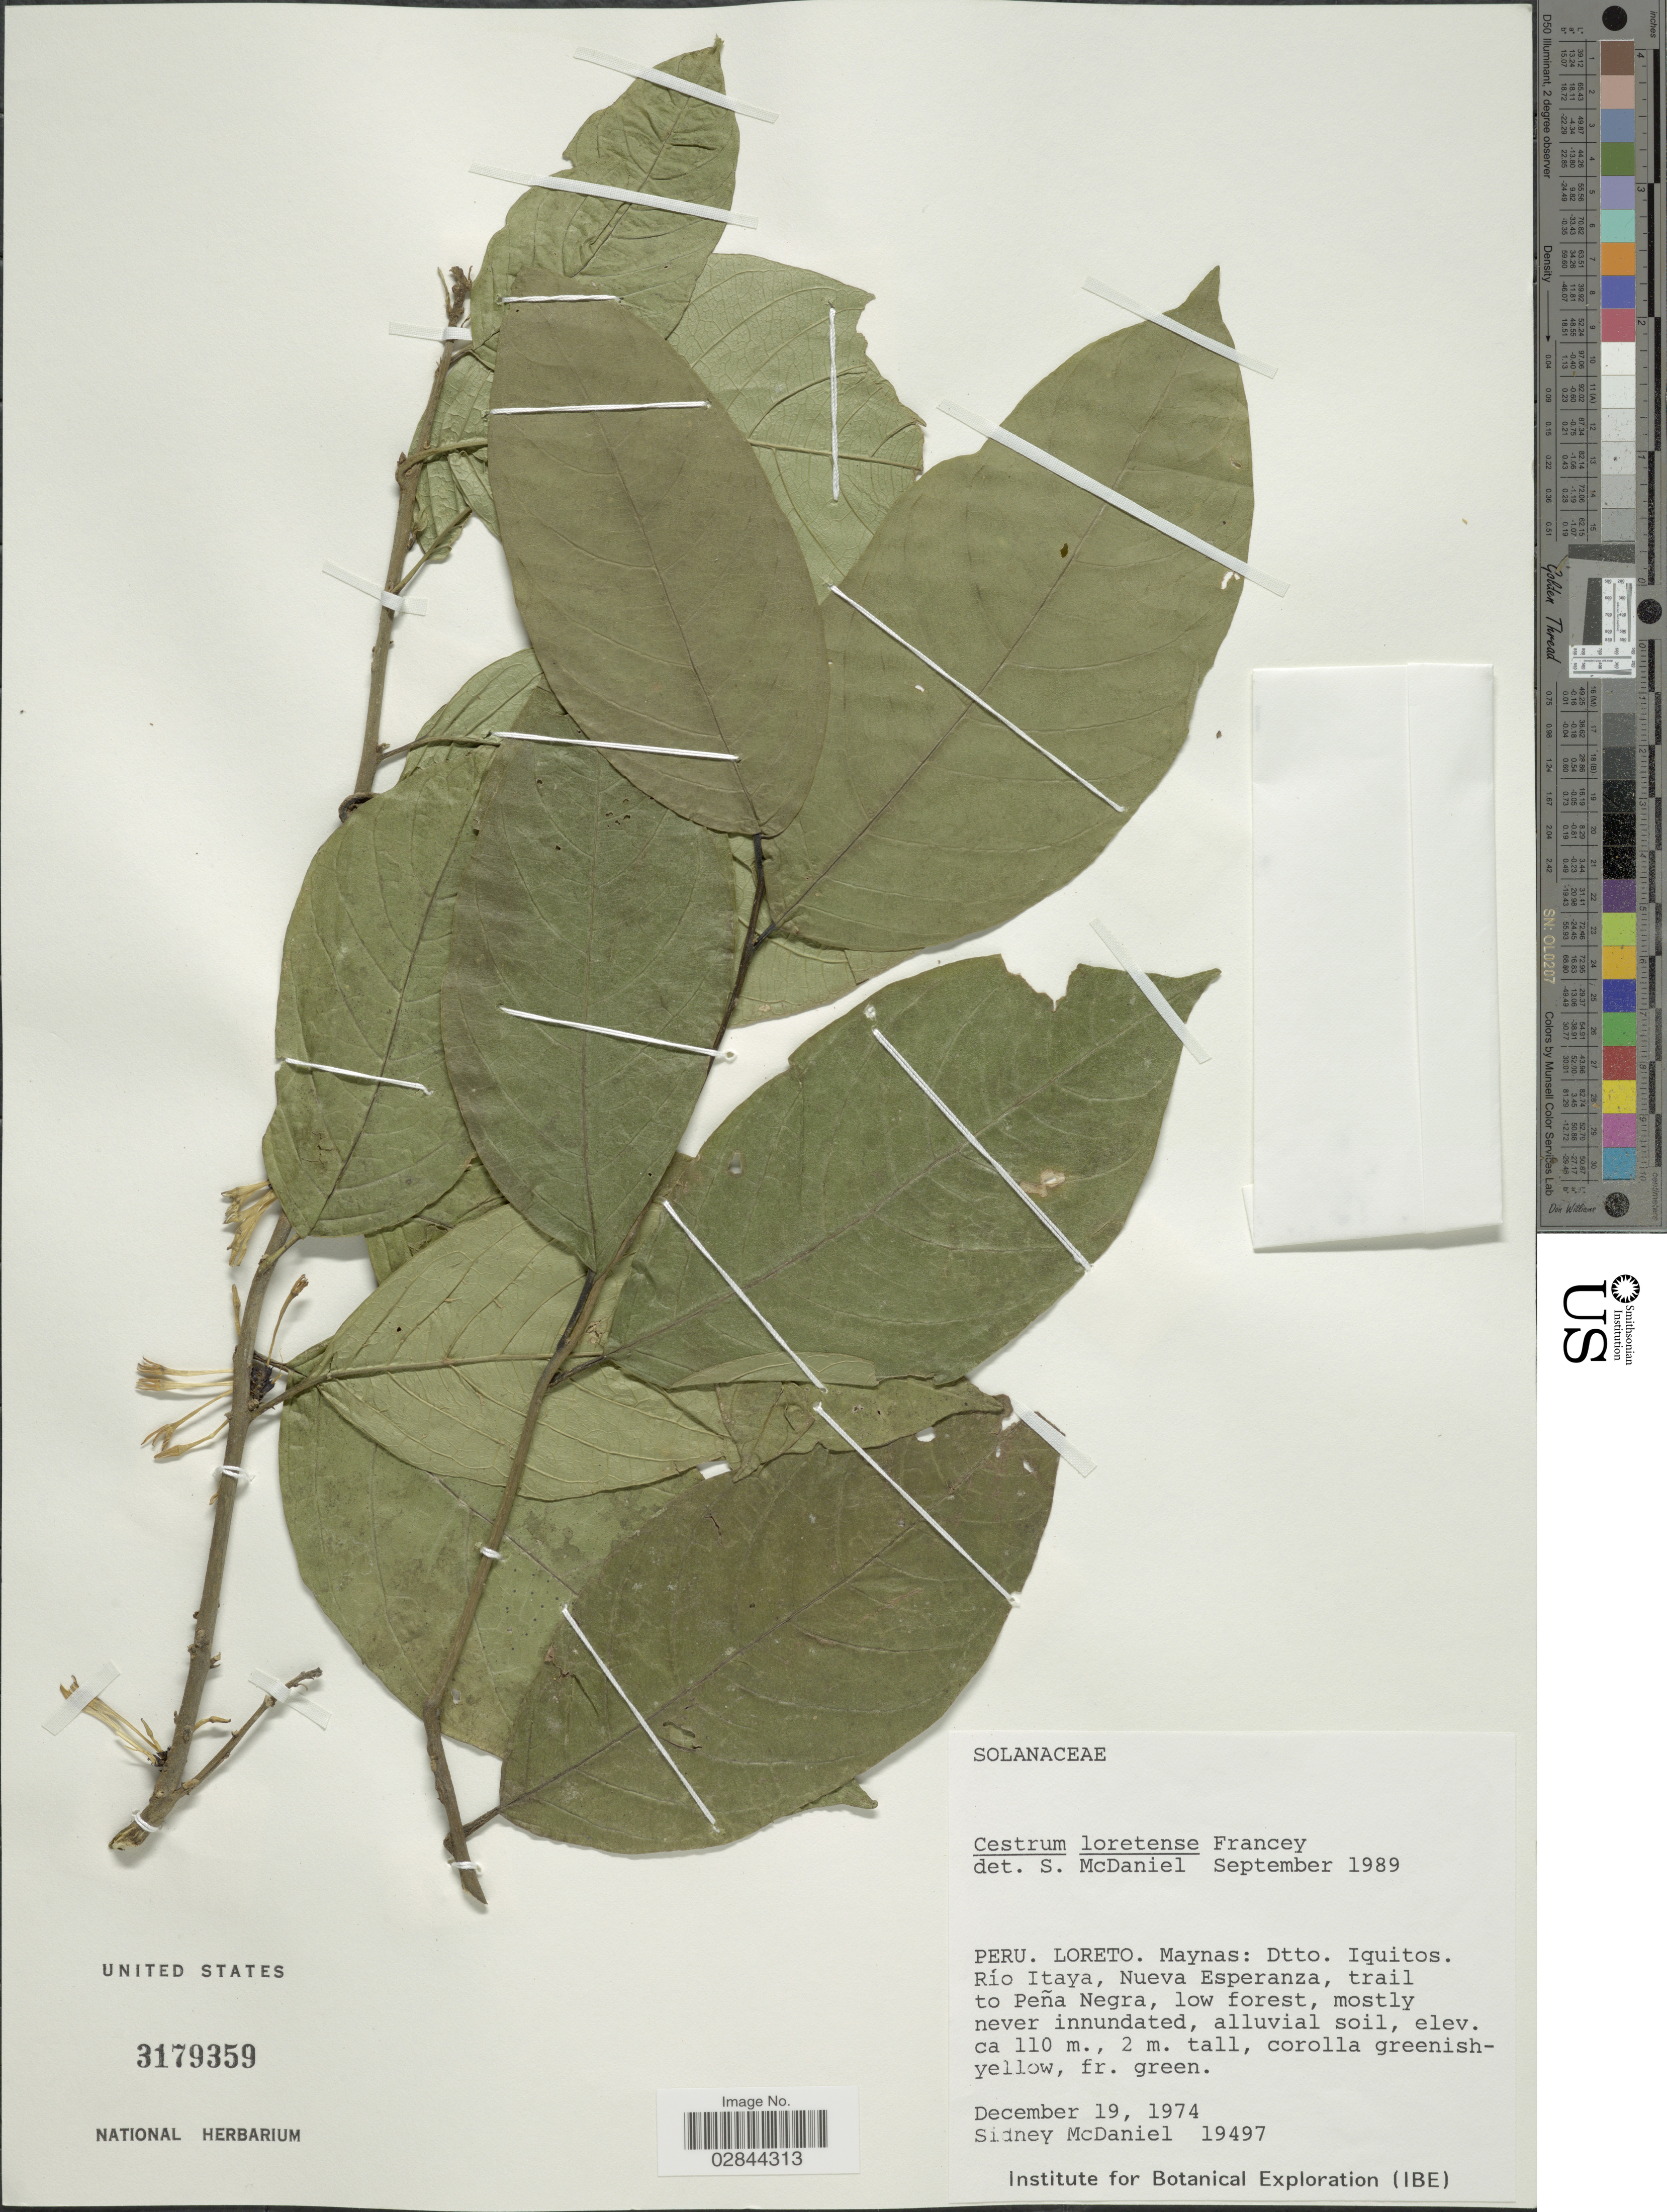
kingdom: Plantae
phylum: Tracheophyta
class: Magnoliopsida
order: Solanales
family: Solanaceae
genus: Cestrum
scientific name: Cestrum acuminatissimum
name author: Dunal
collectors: S. McDaniel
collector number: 19497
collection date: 1974-12-19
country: Peru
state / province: Loreto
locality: Maynas, Dtto. Iquitos, Río Itaya, Nueva Esperanza, trail to Peña Negra.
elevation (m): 110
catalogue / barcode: US 3179359